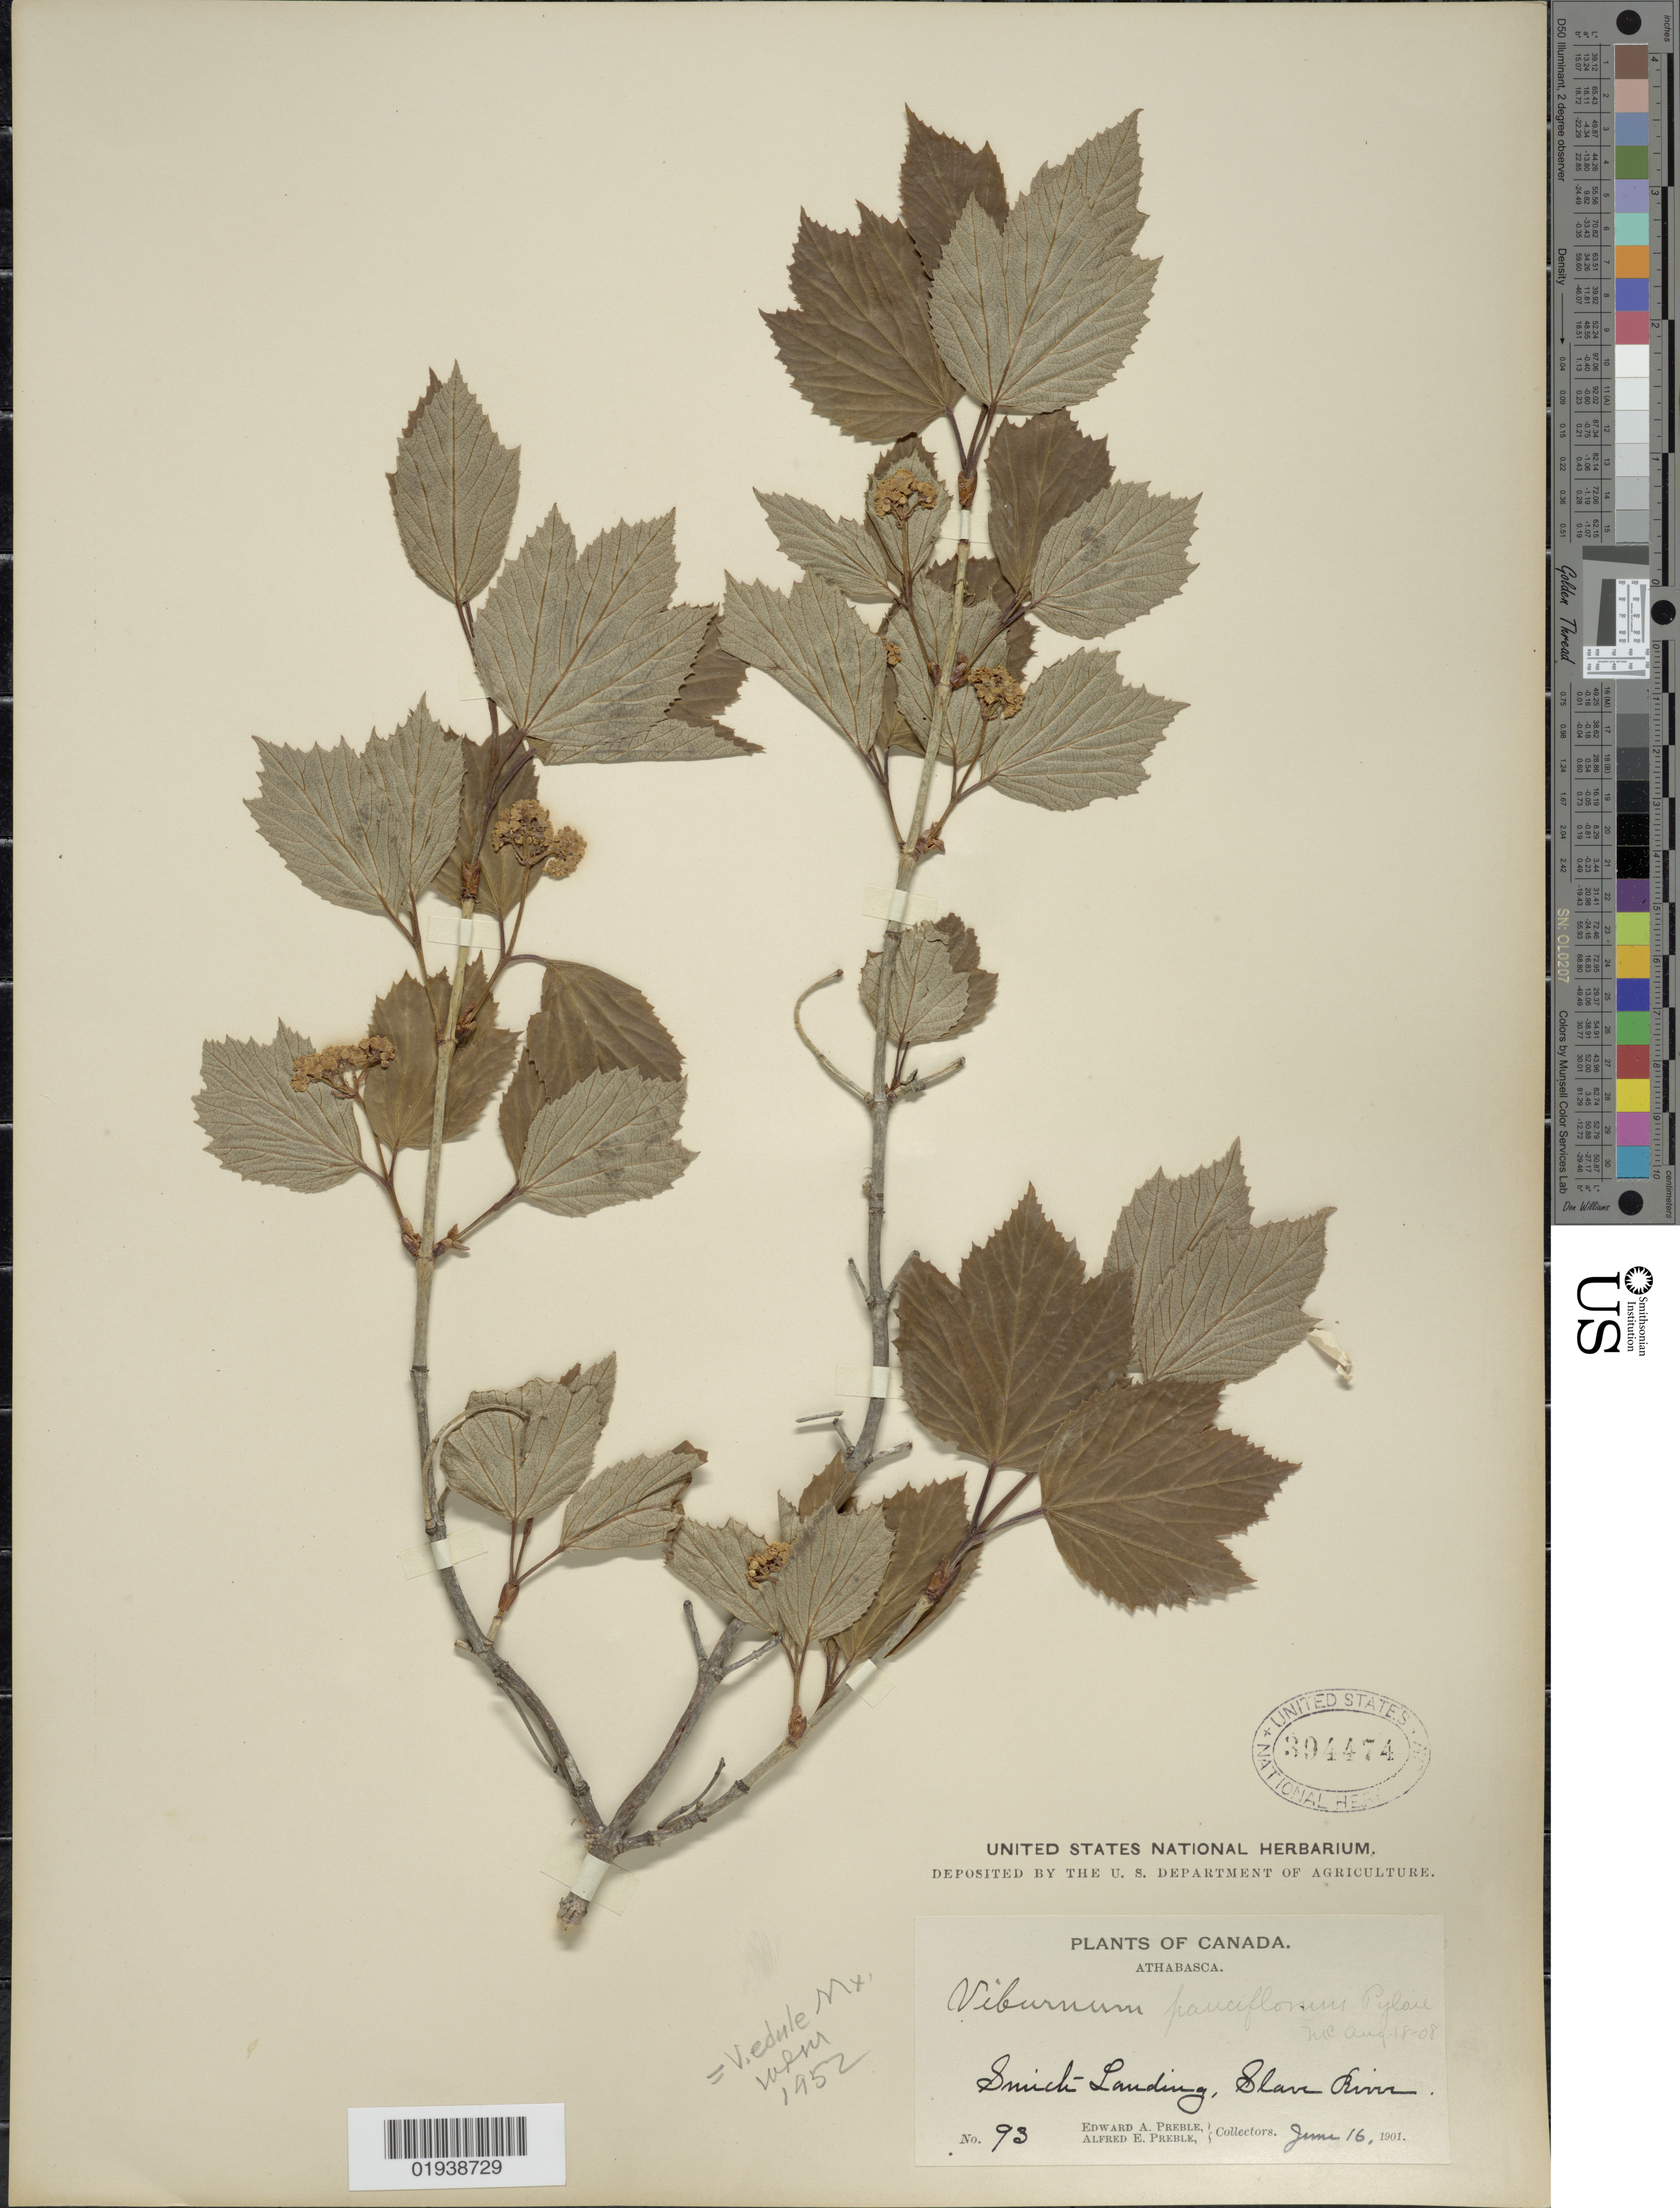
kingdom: Plantae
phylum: Tracheophyta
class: Magnoliopsida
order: Dipsacales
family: Viburnaceae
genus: Viburnum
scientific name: Viburnum edule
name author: (Michx.) Raf.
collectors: E. Preble & A. Preble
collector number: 93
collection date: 1901-06-16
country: Canada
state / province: Alberta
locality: Athabasca. Smith Landing, Slave River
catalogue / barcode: US 394474